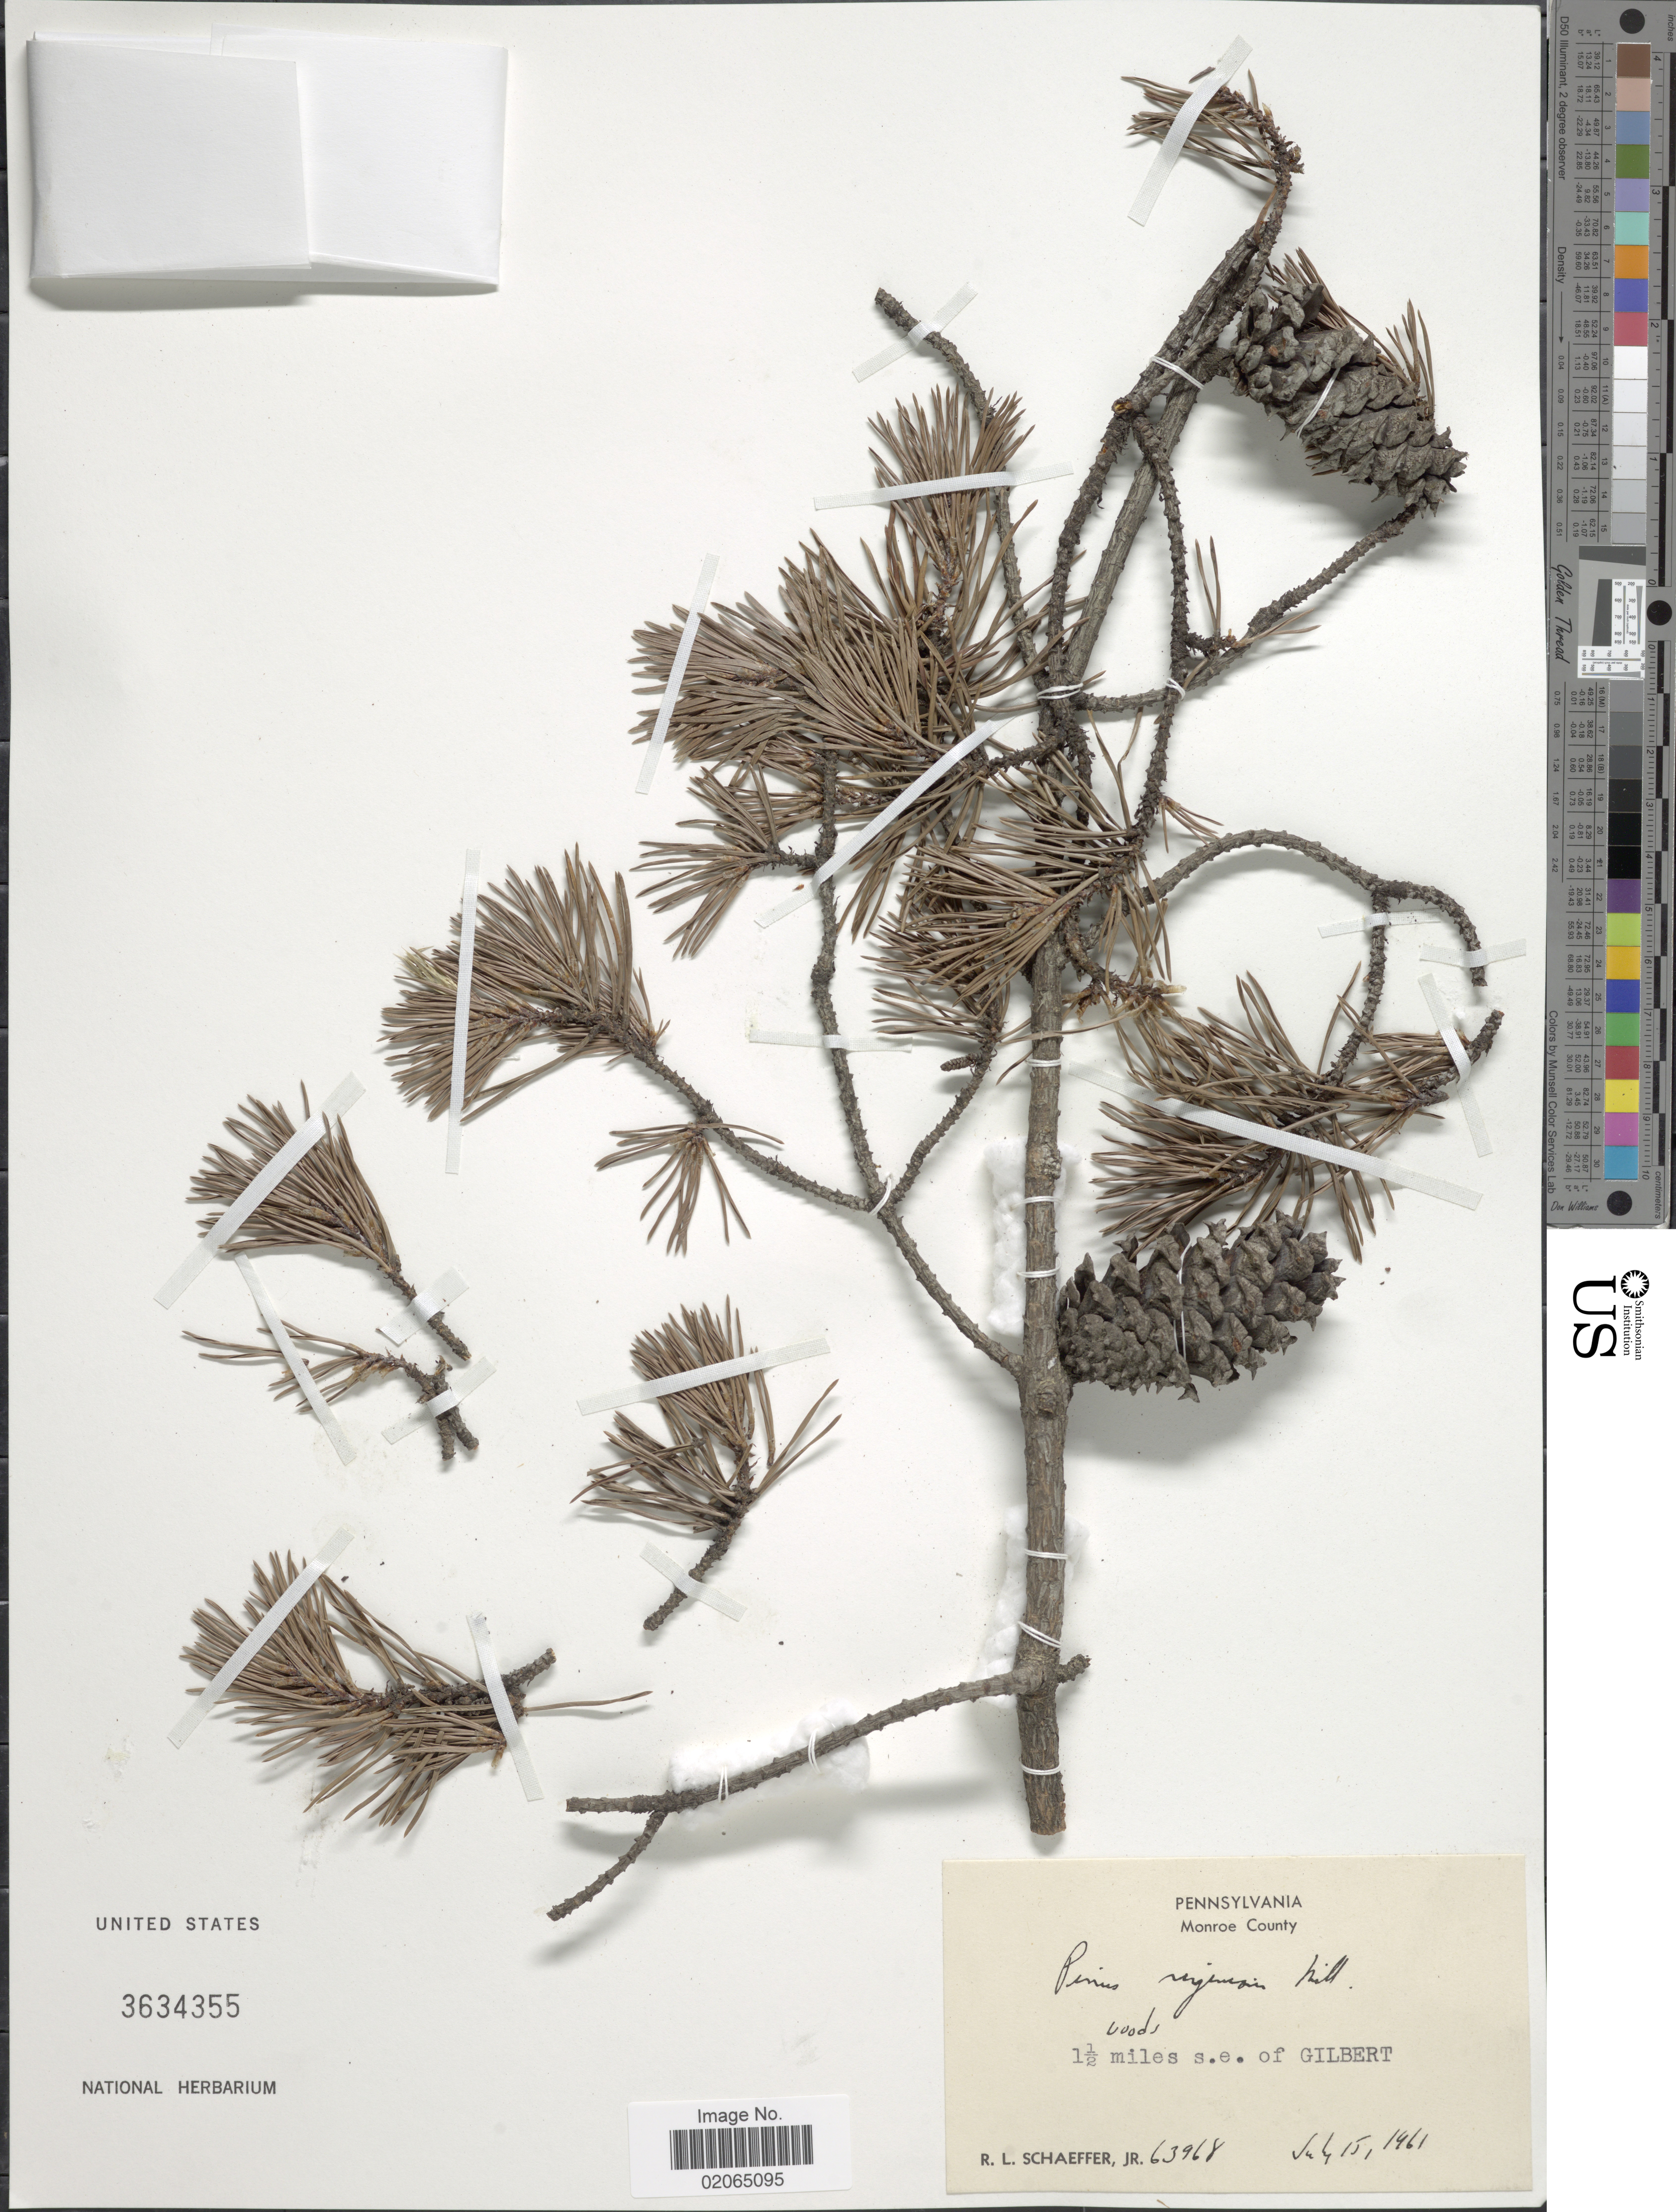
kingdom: Plantae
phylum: Tracheophyta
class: Pinopsida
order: Pinales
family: Pinaceae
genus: Pinus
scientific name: Pinus virginiana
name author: Mill.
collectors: R. L. Schaeffer Jr.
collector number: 63968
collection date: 1961-07-15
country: United States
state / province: Pennsylvania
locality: Monroe County 1 1/2 miles s.e. of Gilbert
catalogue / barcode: US 3634355